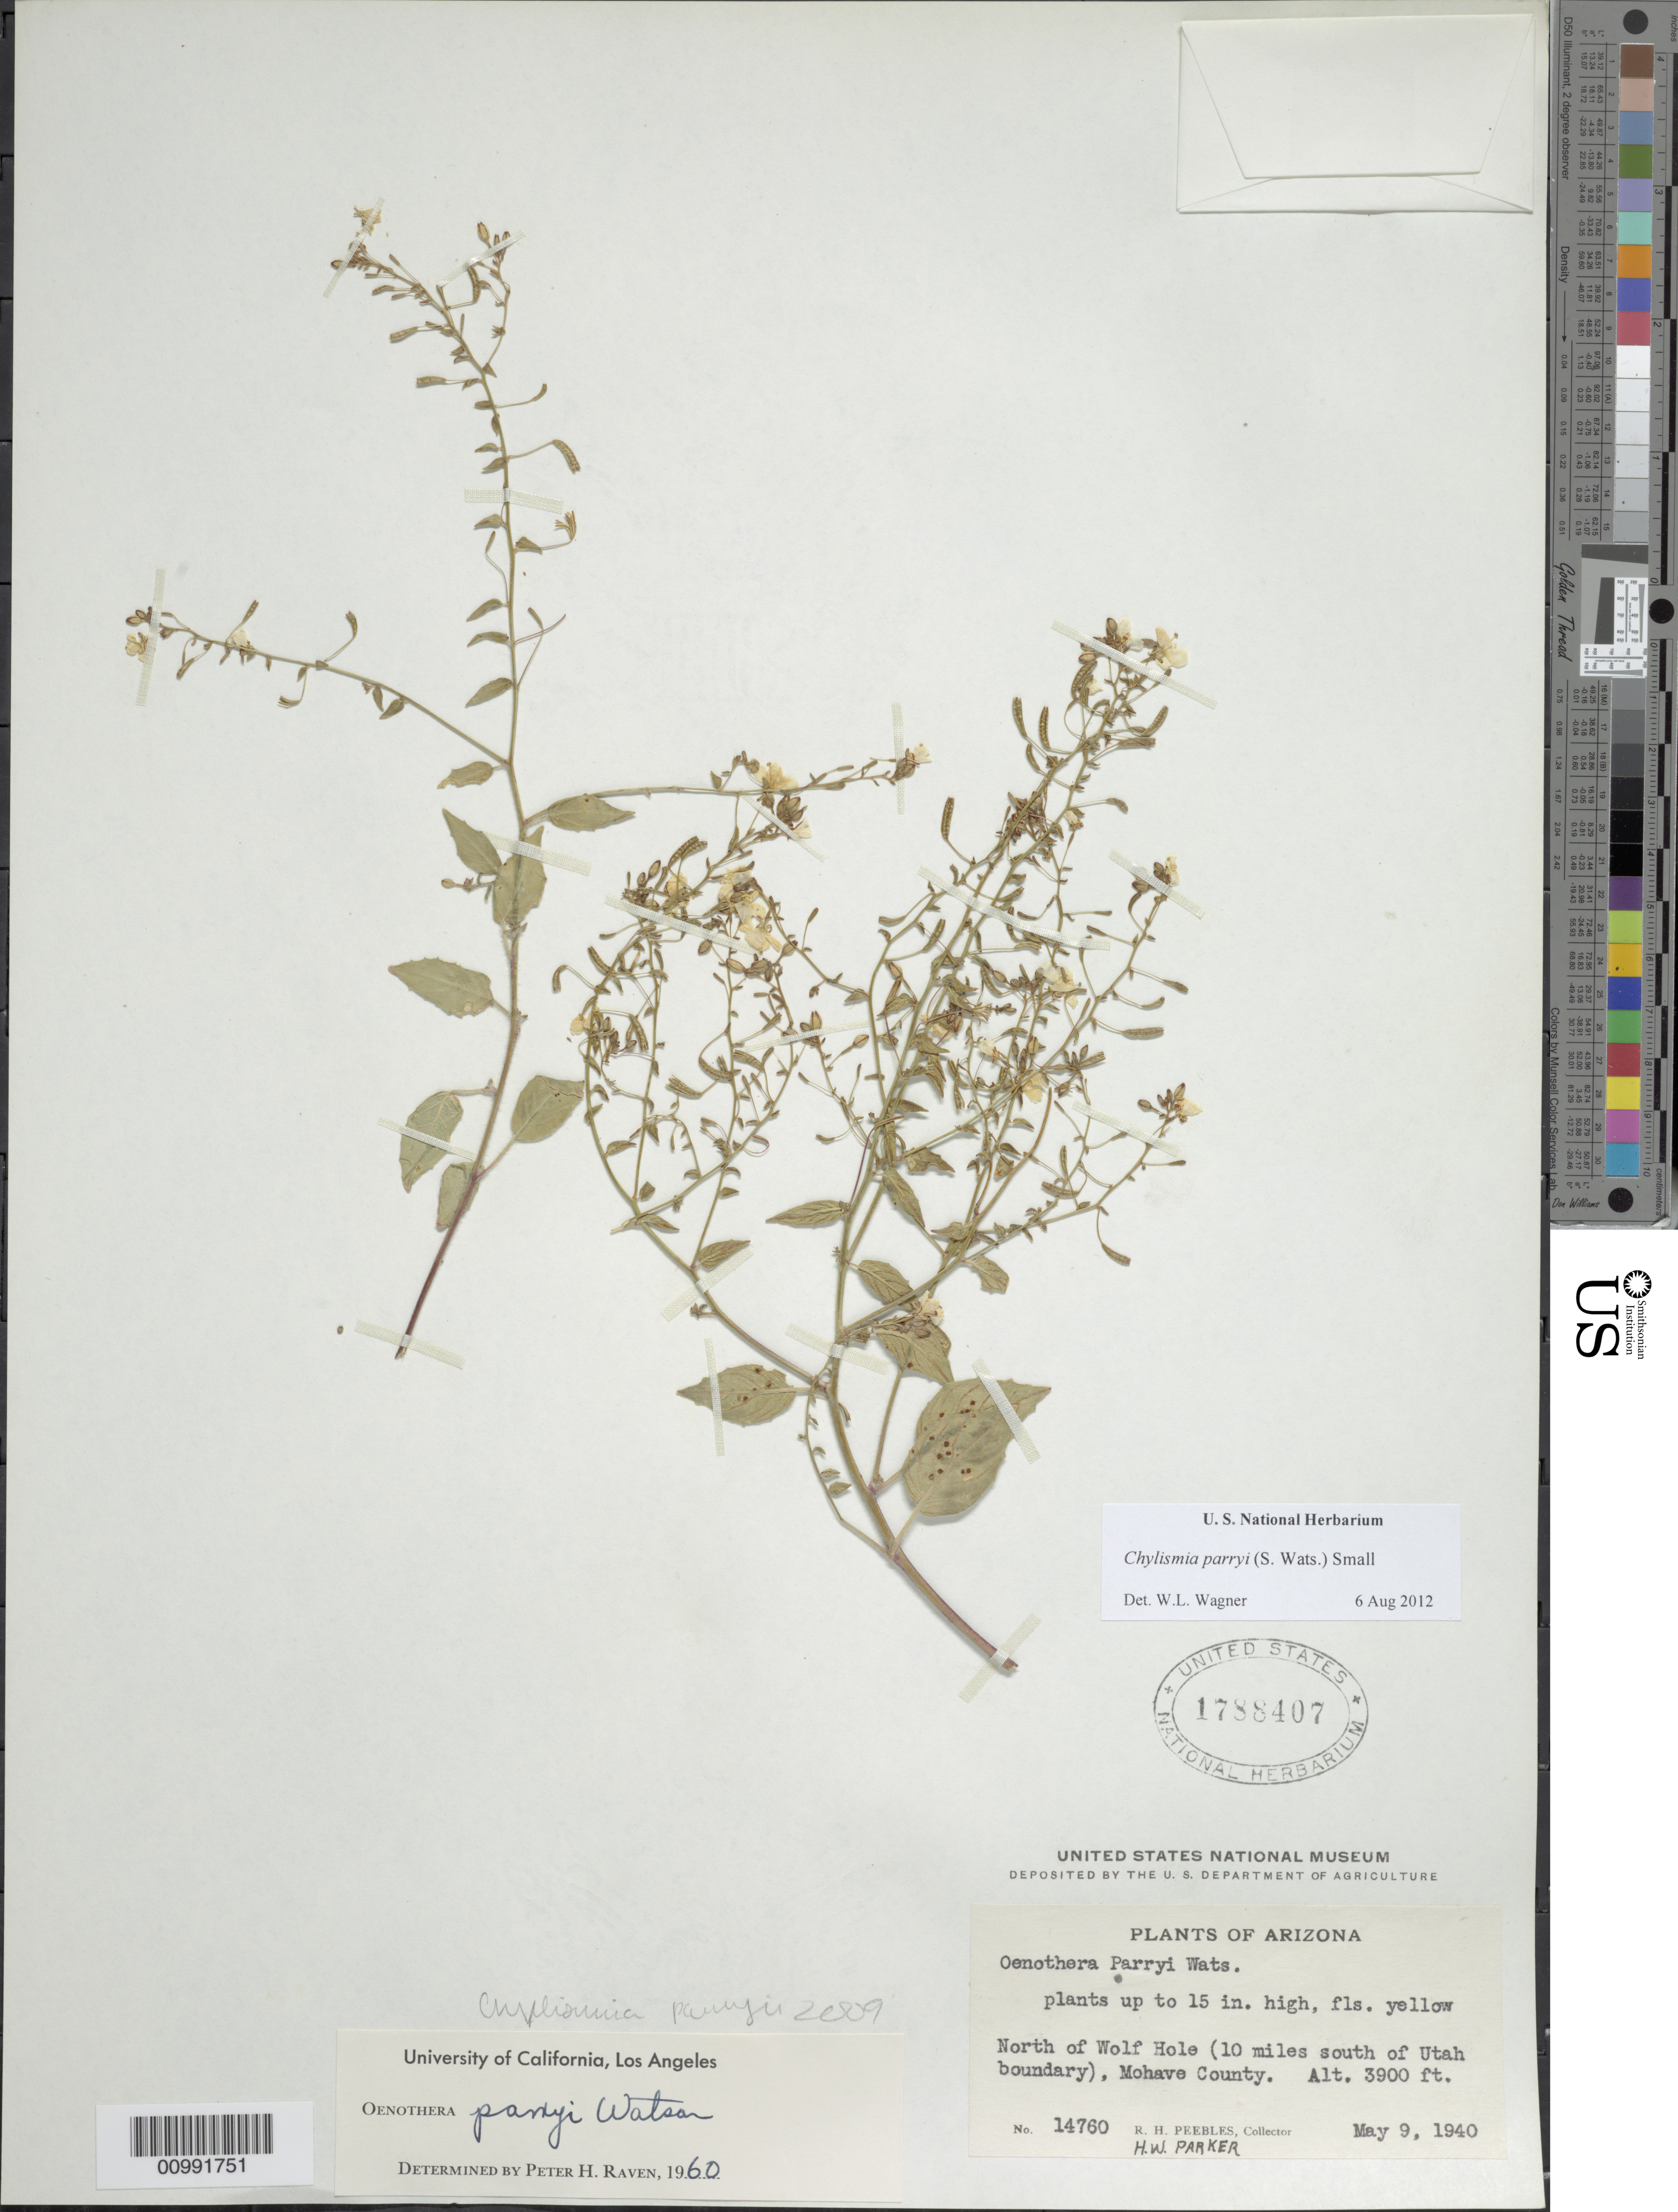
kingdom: Plantae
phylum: Tracheophyta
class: Magnoliopsida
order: Myrtales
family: Onagraceae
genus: Chylismia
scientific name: Chylismia parryi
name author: (S. Watson) Small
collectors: R. H. Peebles & H. W. Parker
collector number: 14760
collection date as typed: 09 May 1940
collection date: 1940-05-09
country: United States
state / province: Arizona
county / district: Mohave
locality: North of Wolf Hole (10 miles south of Utah boundary).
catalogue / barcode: US 1788407